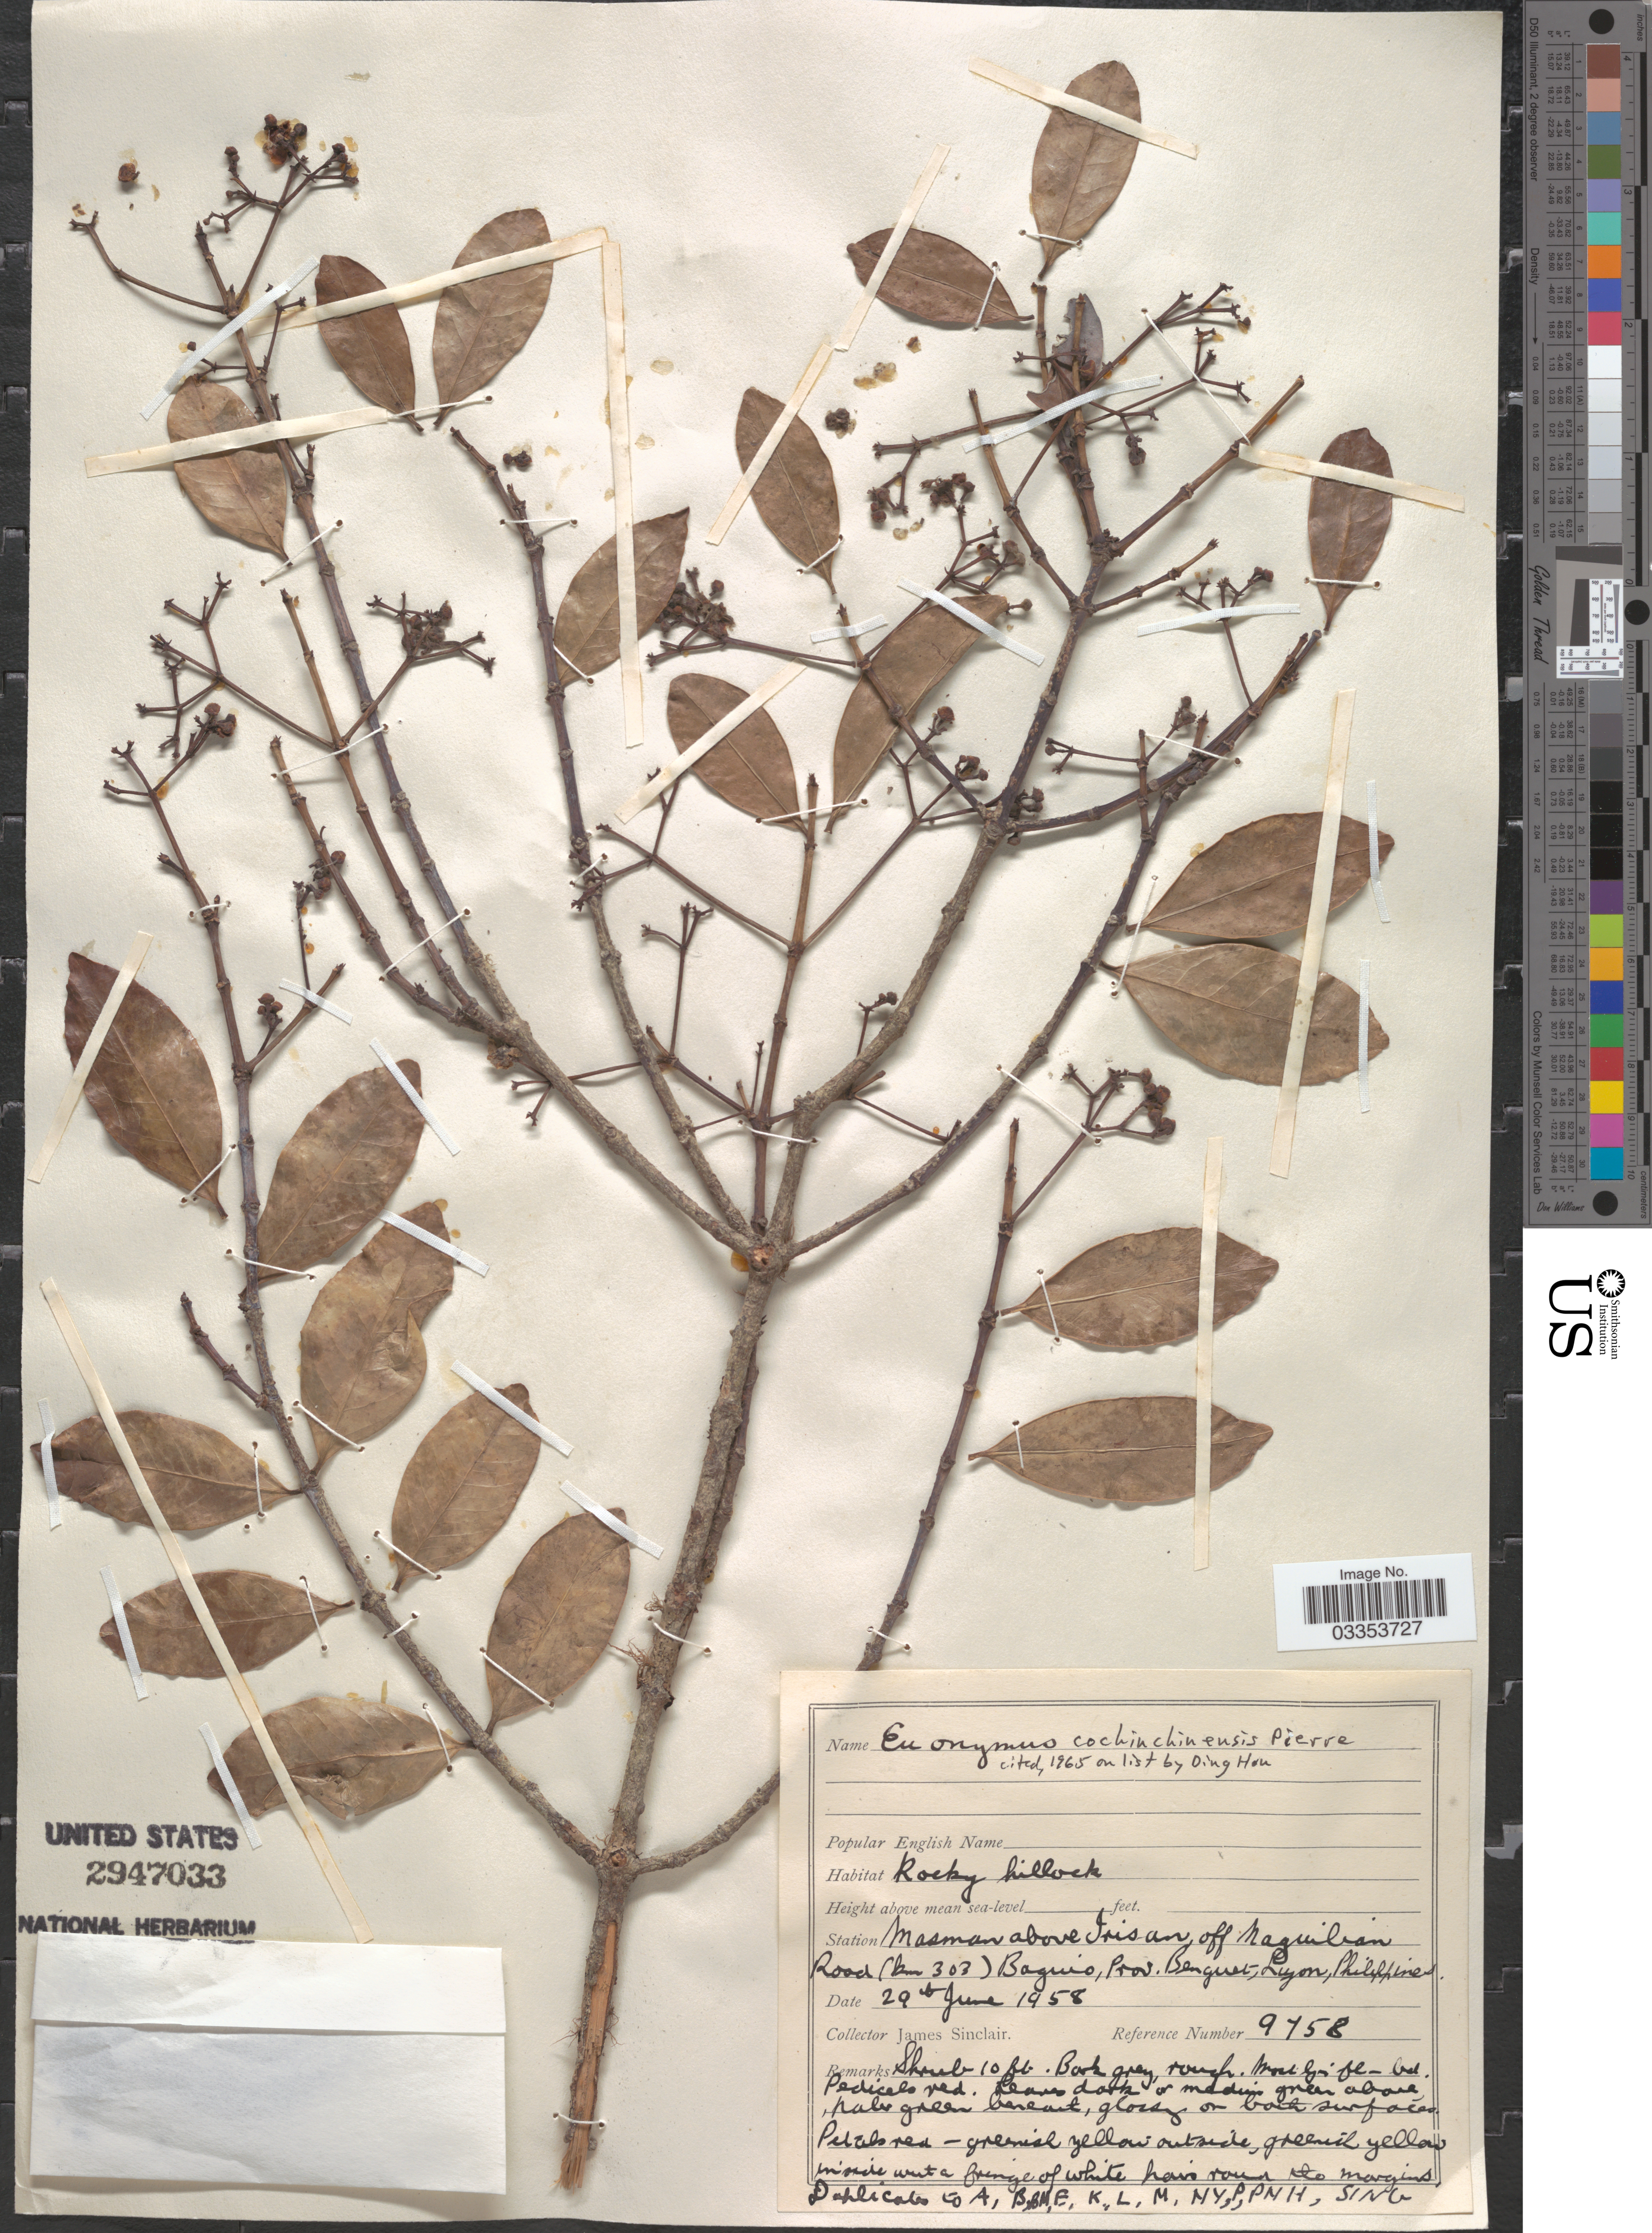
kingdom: Plantae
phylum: Tracheophyta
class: Magnoliopsida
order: Celastrales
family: Celastraceae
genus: Euonymus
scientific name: Euonymus cochinchinensis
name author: Pierre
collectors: J. Sinclair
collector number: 9758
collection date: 1958-06-29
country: Philippines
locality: Station Masman above Irisan, off. Naguilian Road (km 303) Baguio, Prov. Benguet, Luzon.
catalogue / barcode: US 2947033